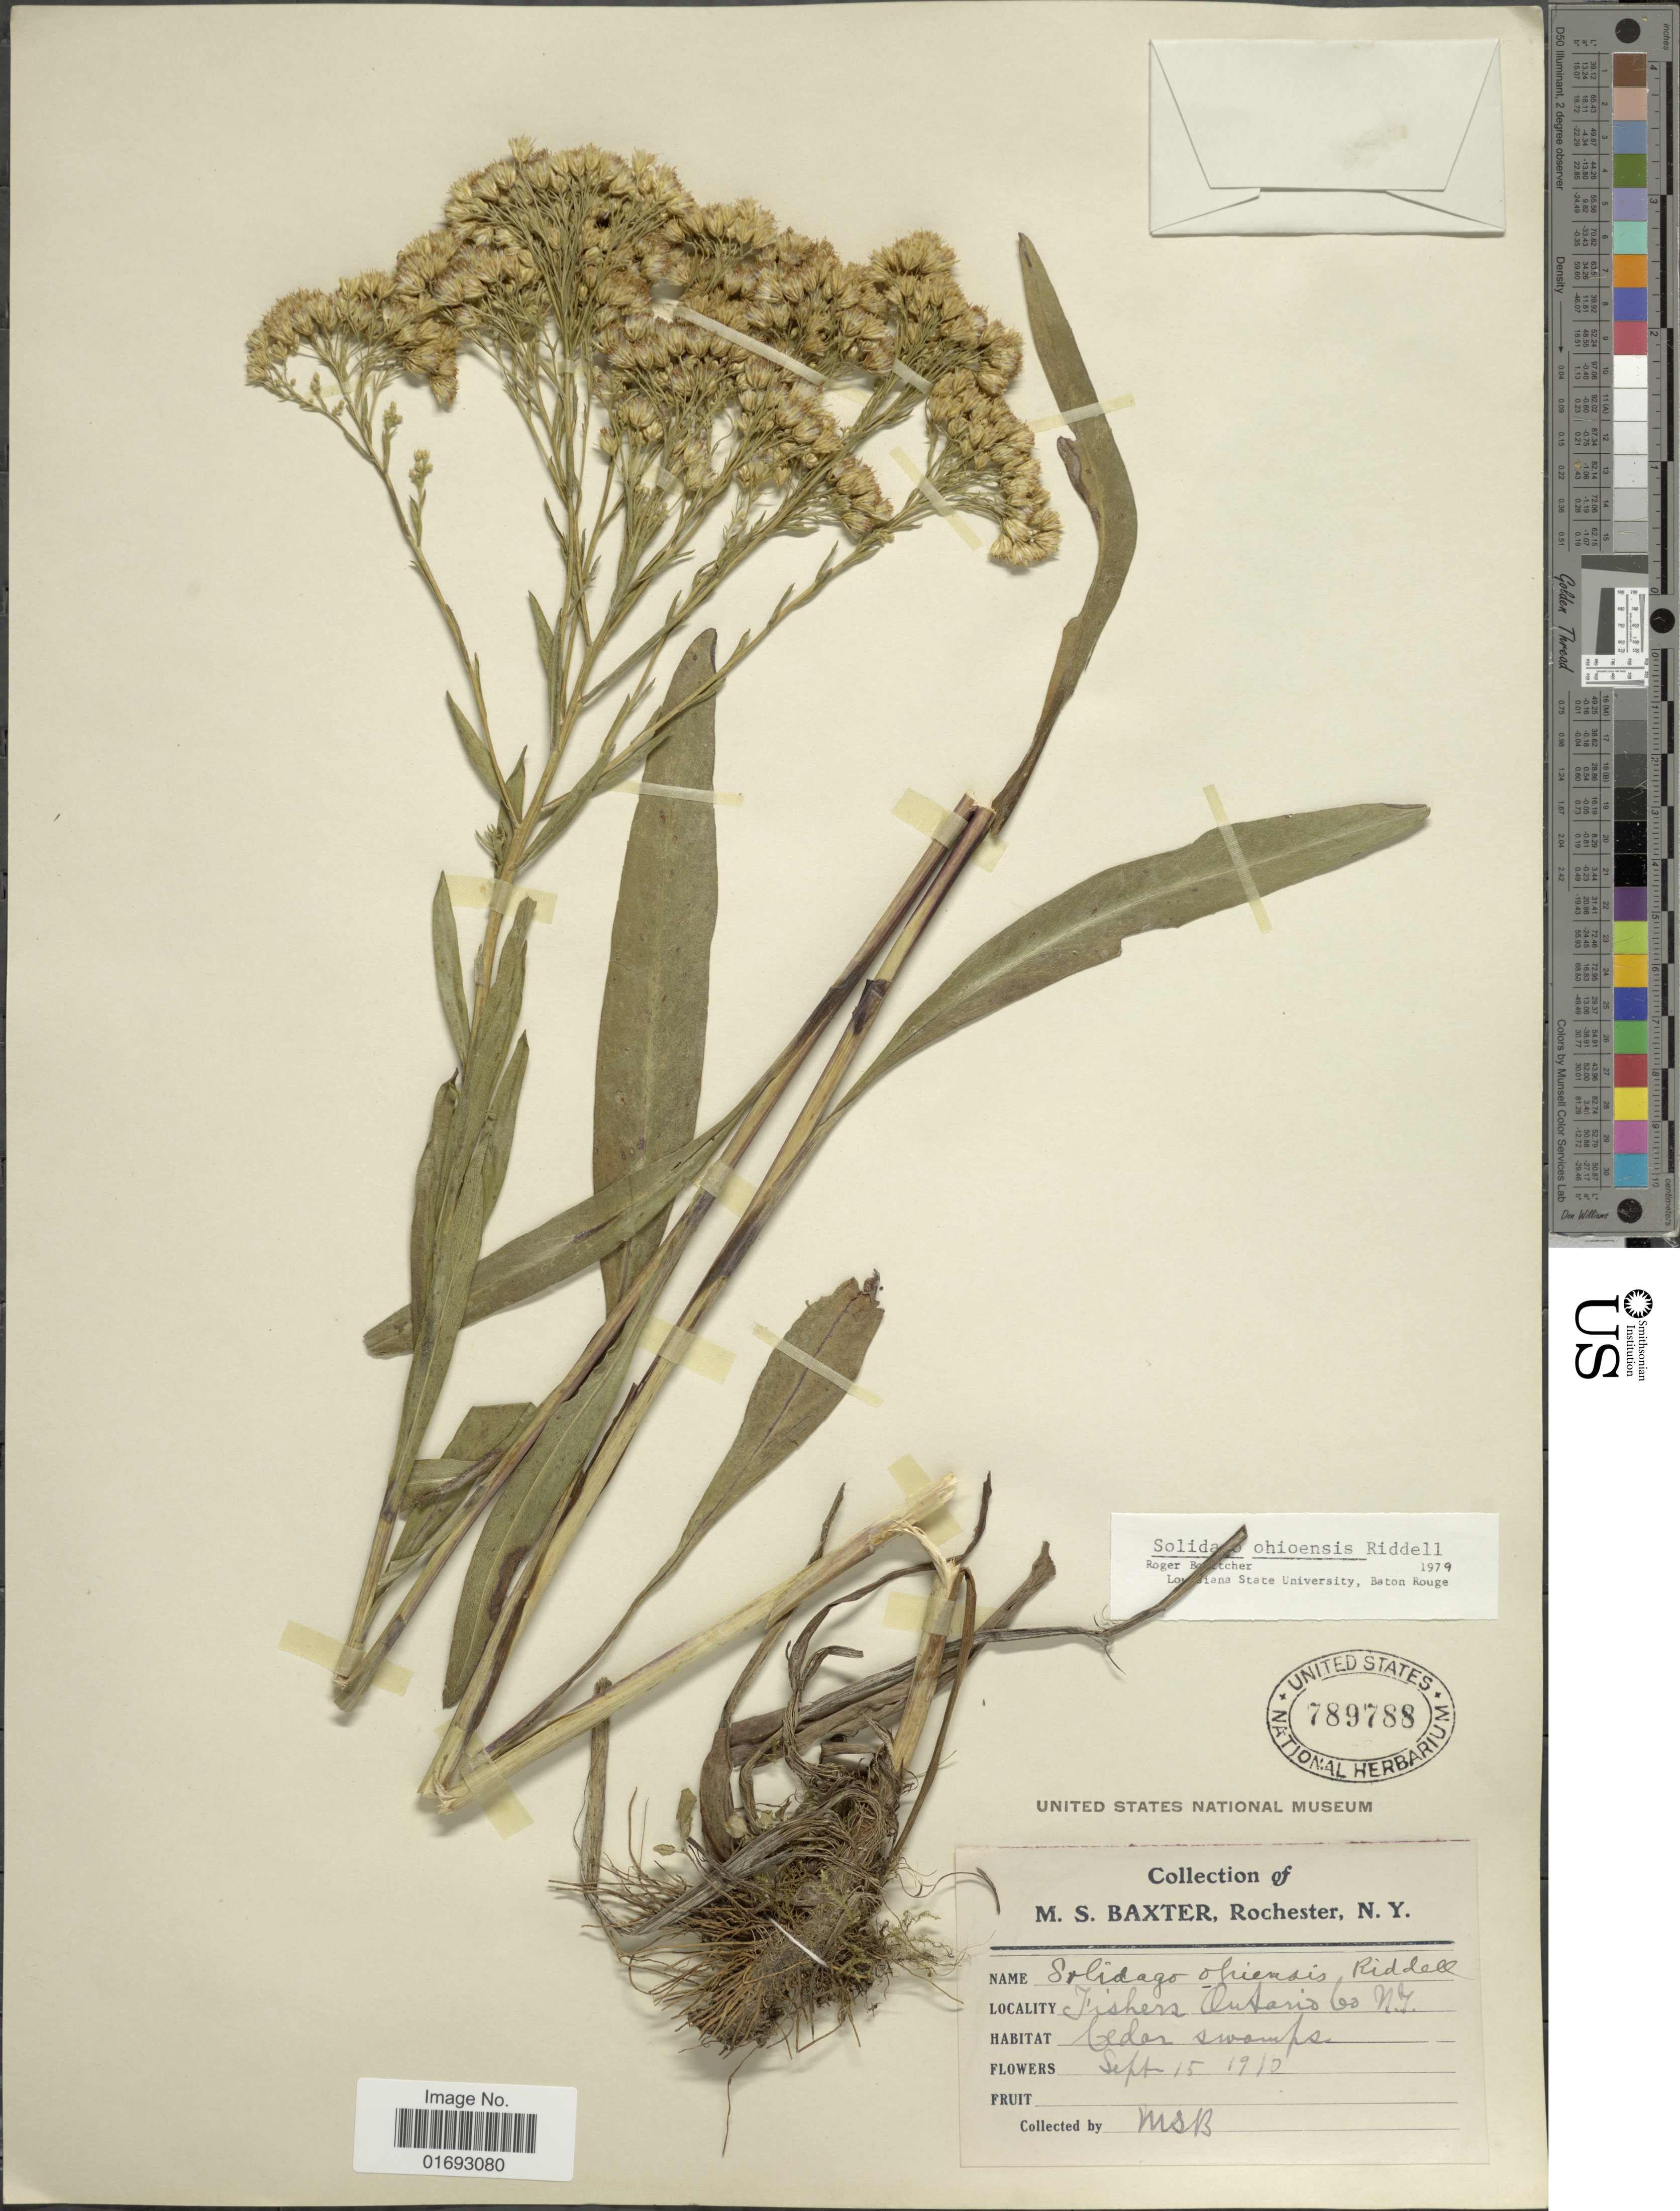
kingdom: Plantae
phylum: Tracheophyta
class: Magnoliopsida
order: Asterales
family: Asteraceae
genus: Oligoneuron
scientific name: Oligoneuron ohioense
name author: (Riddell) G.N. Jones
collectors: M. Baxter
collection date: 1910-09-15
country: United States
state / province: New York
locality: Fishers Ontario Co., Cedar swamps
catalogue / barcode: US 789788